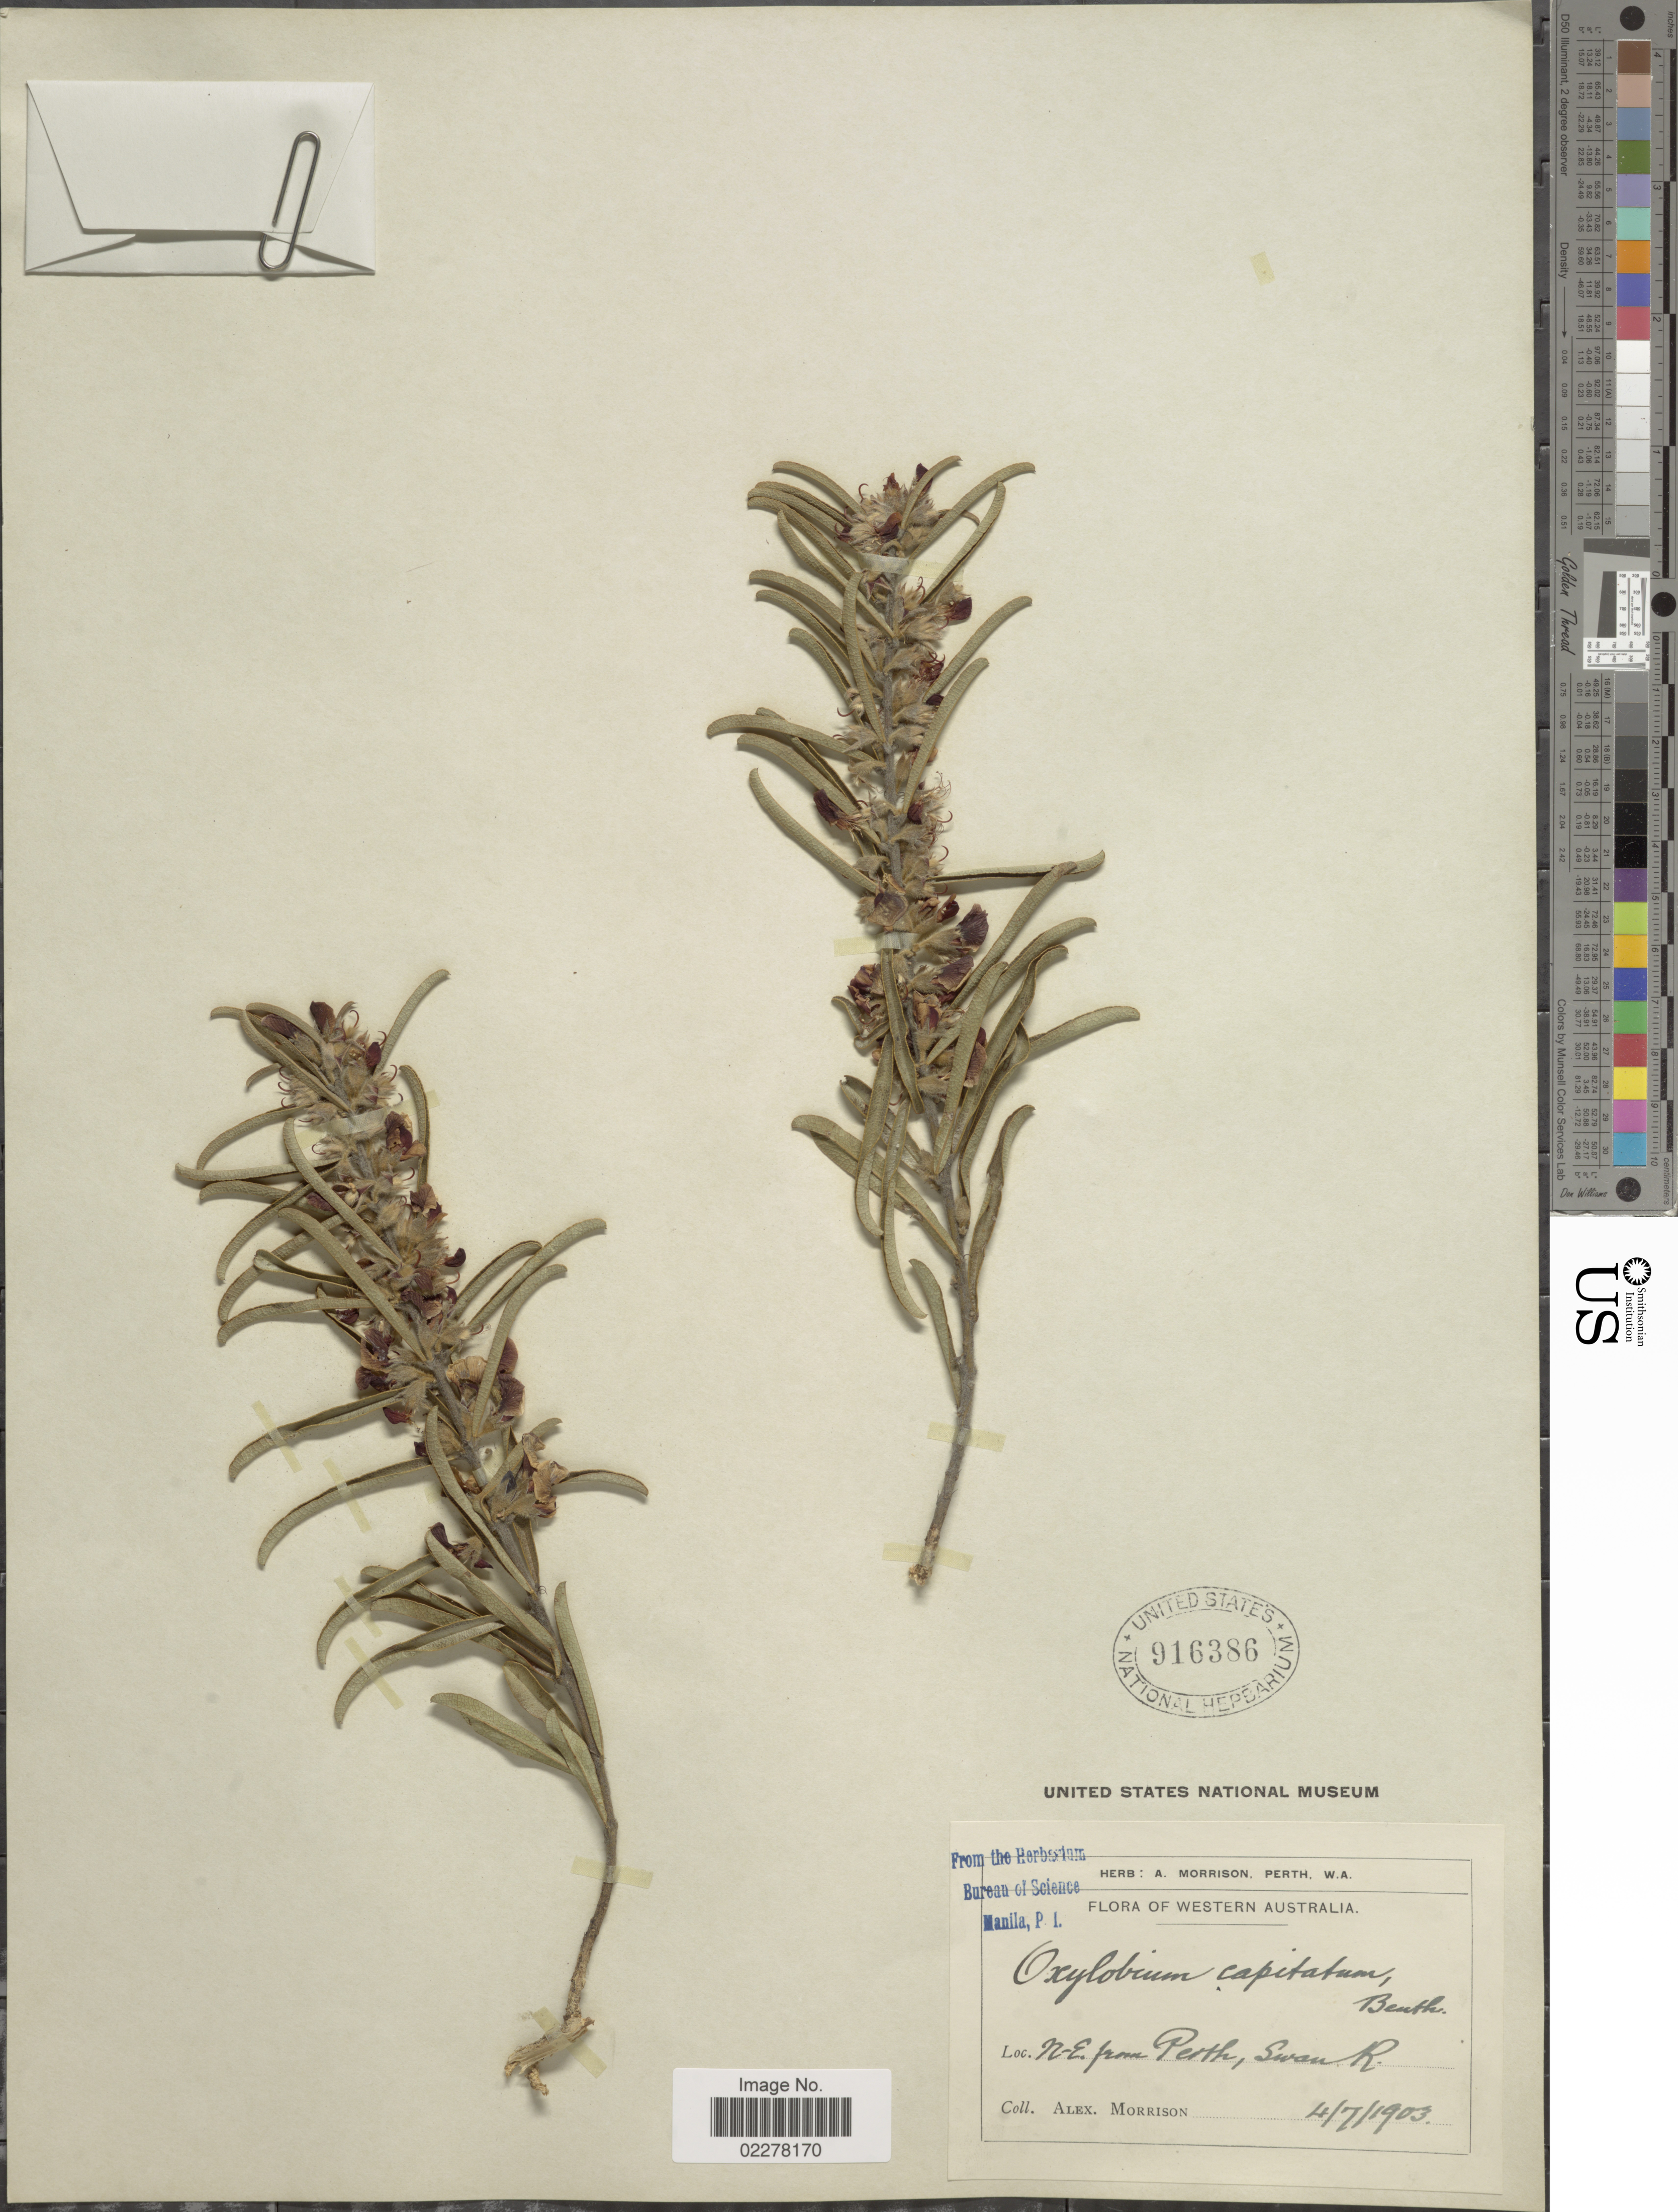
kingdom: Plantae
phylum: Tracheophyta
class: Magnoliopsida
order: Fabales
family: Fabaceae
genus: Gastrolobium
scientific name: Gastrolobium capitatum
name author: (Benth.) G. Chandler & Crisp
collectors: A. Morrison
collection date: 1903-07-07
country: Australia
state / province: Western Australia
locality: N-E. from Perth, Swan R.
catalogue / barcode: US 916386